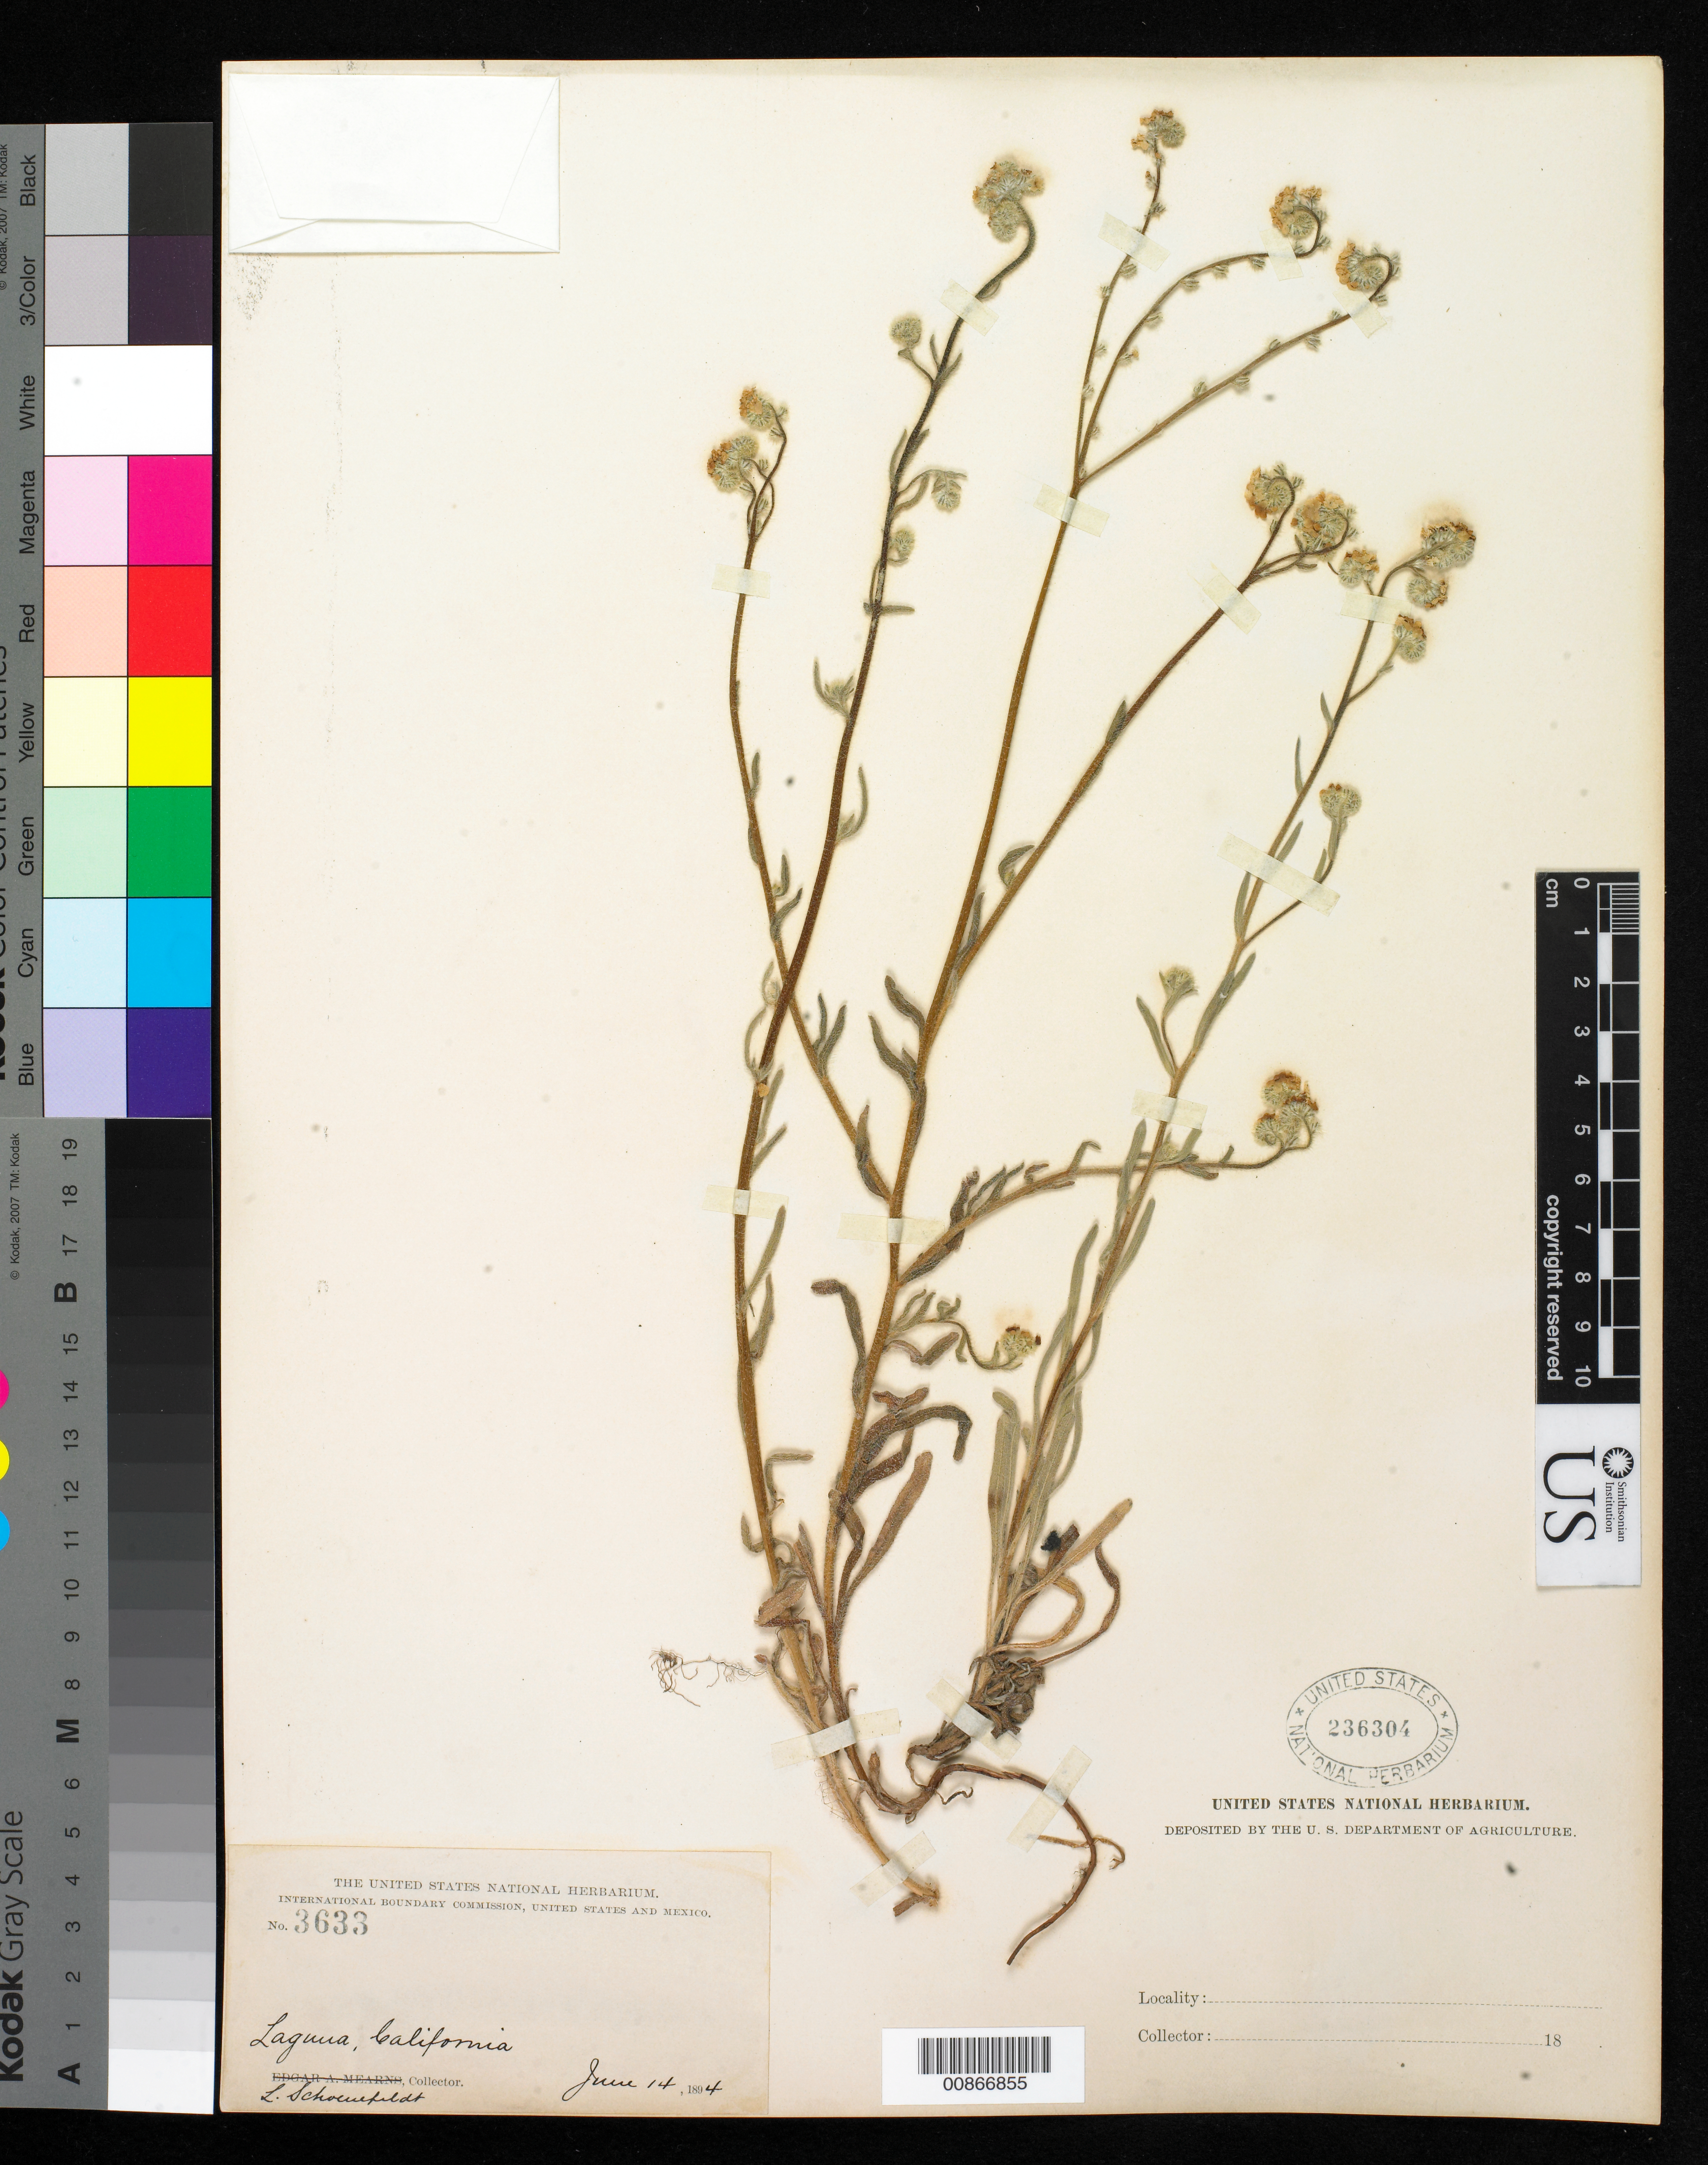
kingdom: Plantae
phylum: Tracheophyta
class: Magnoliopsida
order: Boraginales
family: Boraginaceae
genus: Cryptantha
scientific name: Cryptantha barbigera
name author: (A. Gray) Greene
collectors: L. Schoenfeldt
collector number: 3633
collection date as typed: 14 Jun 1894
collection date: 1894-06-14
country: United States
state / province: California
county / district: Orange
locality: Laguna, California.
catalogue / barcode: US 236304